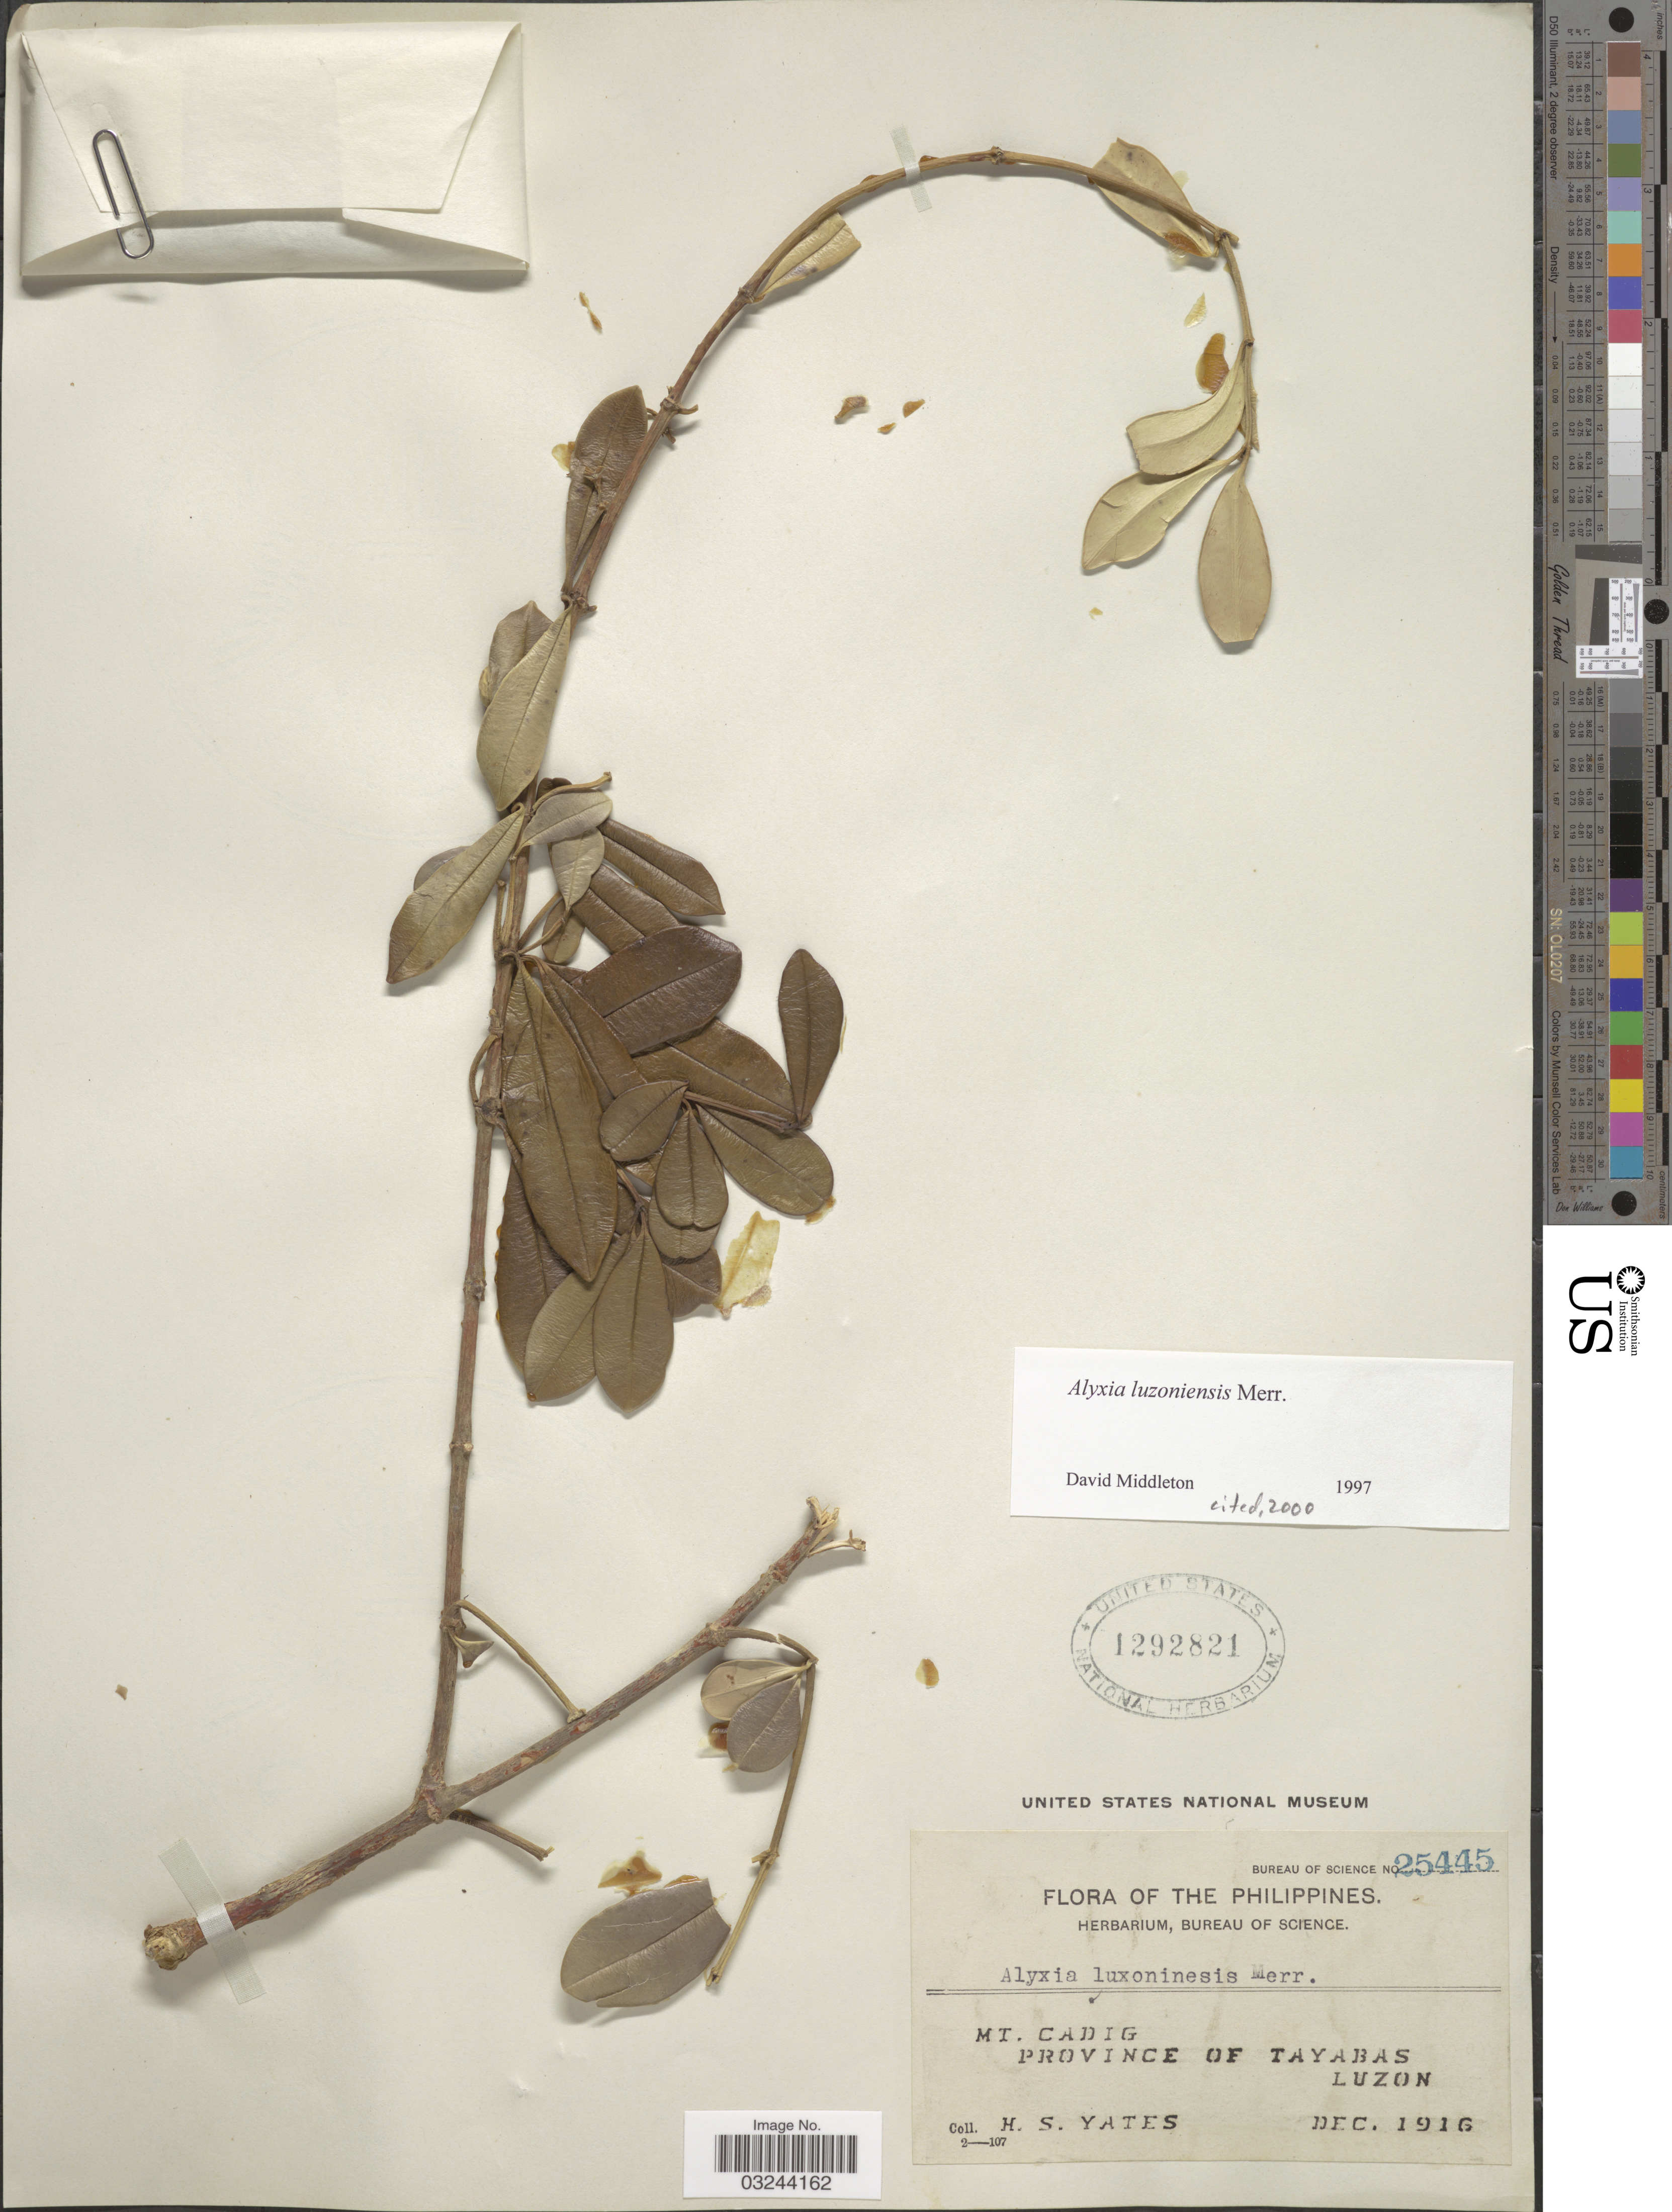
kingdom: Plantae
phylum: Tracheophyta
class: Magnoliopsida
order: Gentianales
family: Apocynaceae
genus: Alyxia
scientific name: Alyxia luzoniensis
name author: Merr.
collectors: H. S. Yates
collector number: Bureau of Science 25445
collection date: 1916-12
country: Philippines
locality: Mt. Cadig, Province of Tayabas, Luzon.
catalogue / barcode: US 1292821